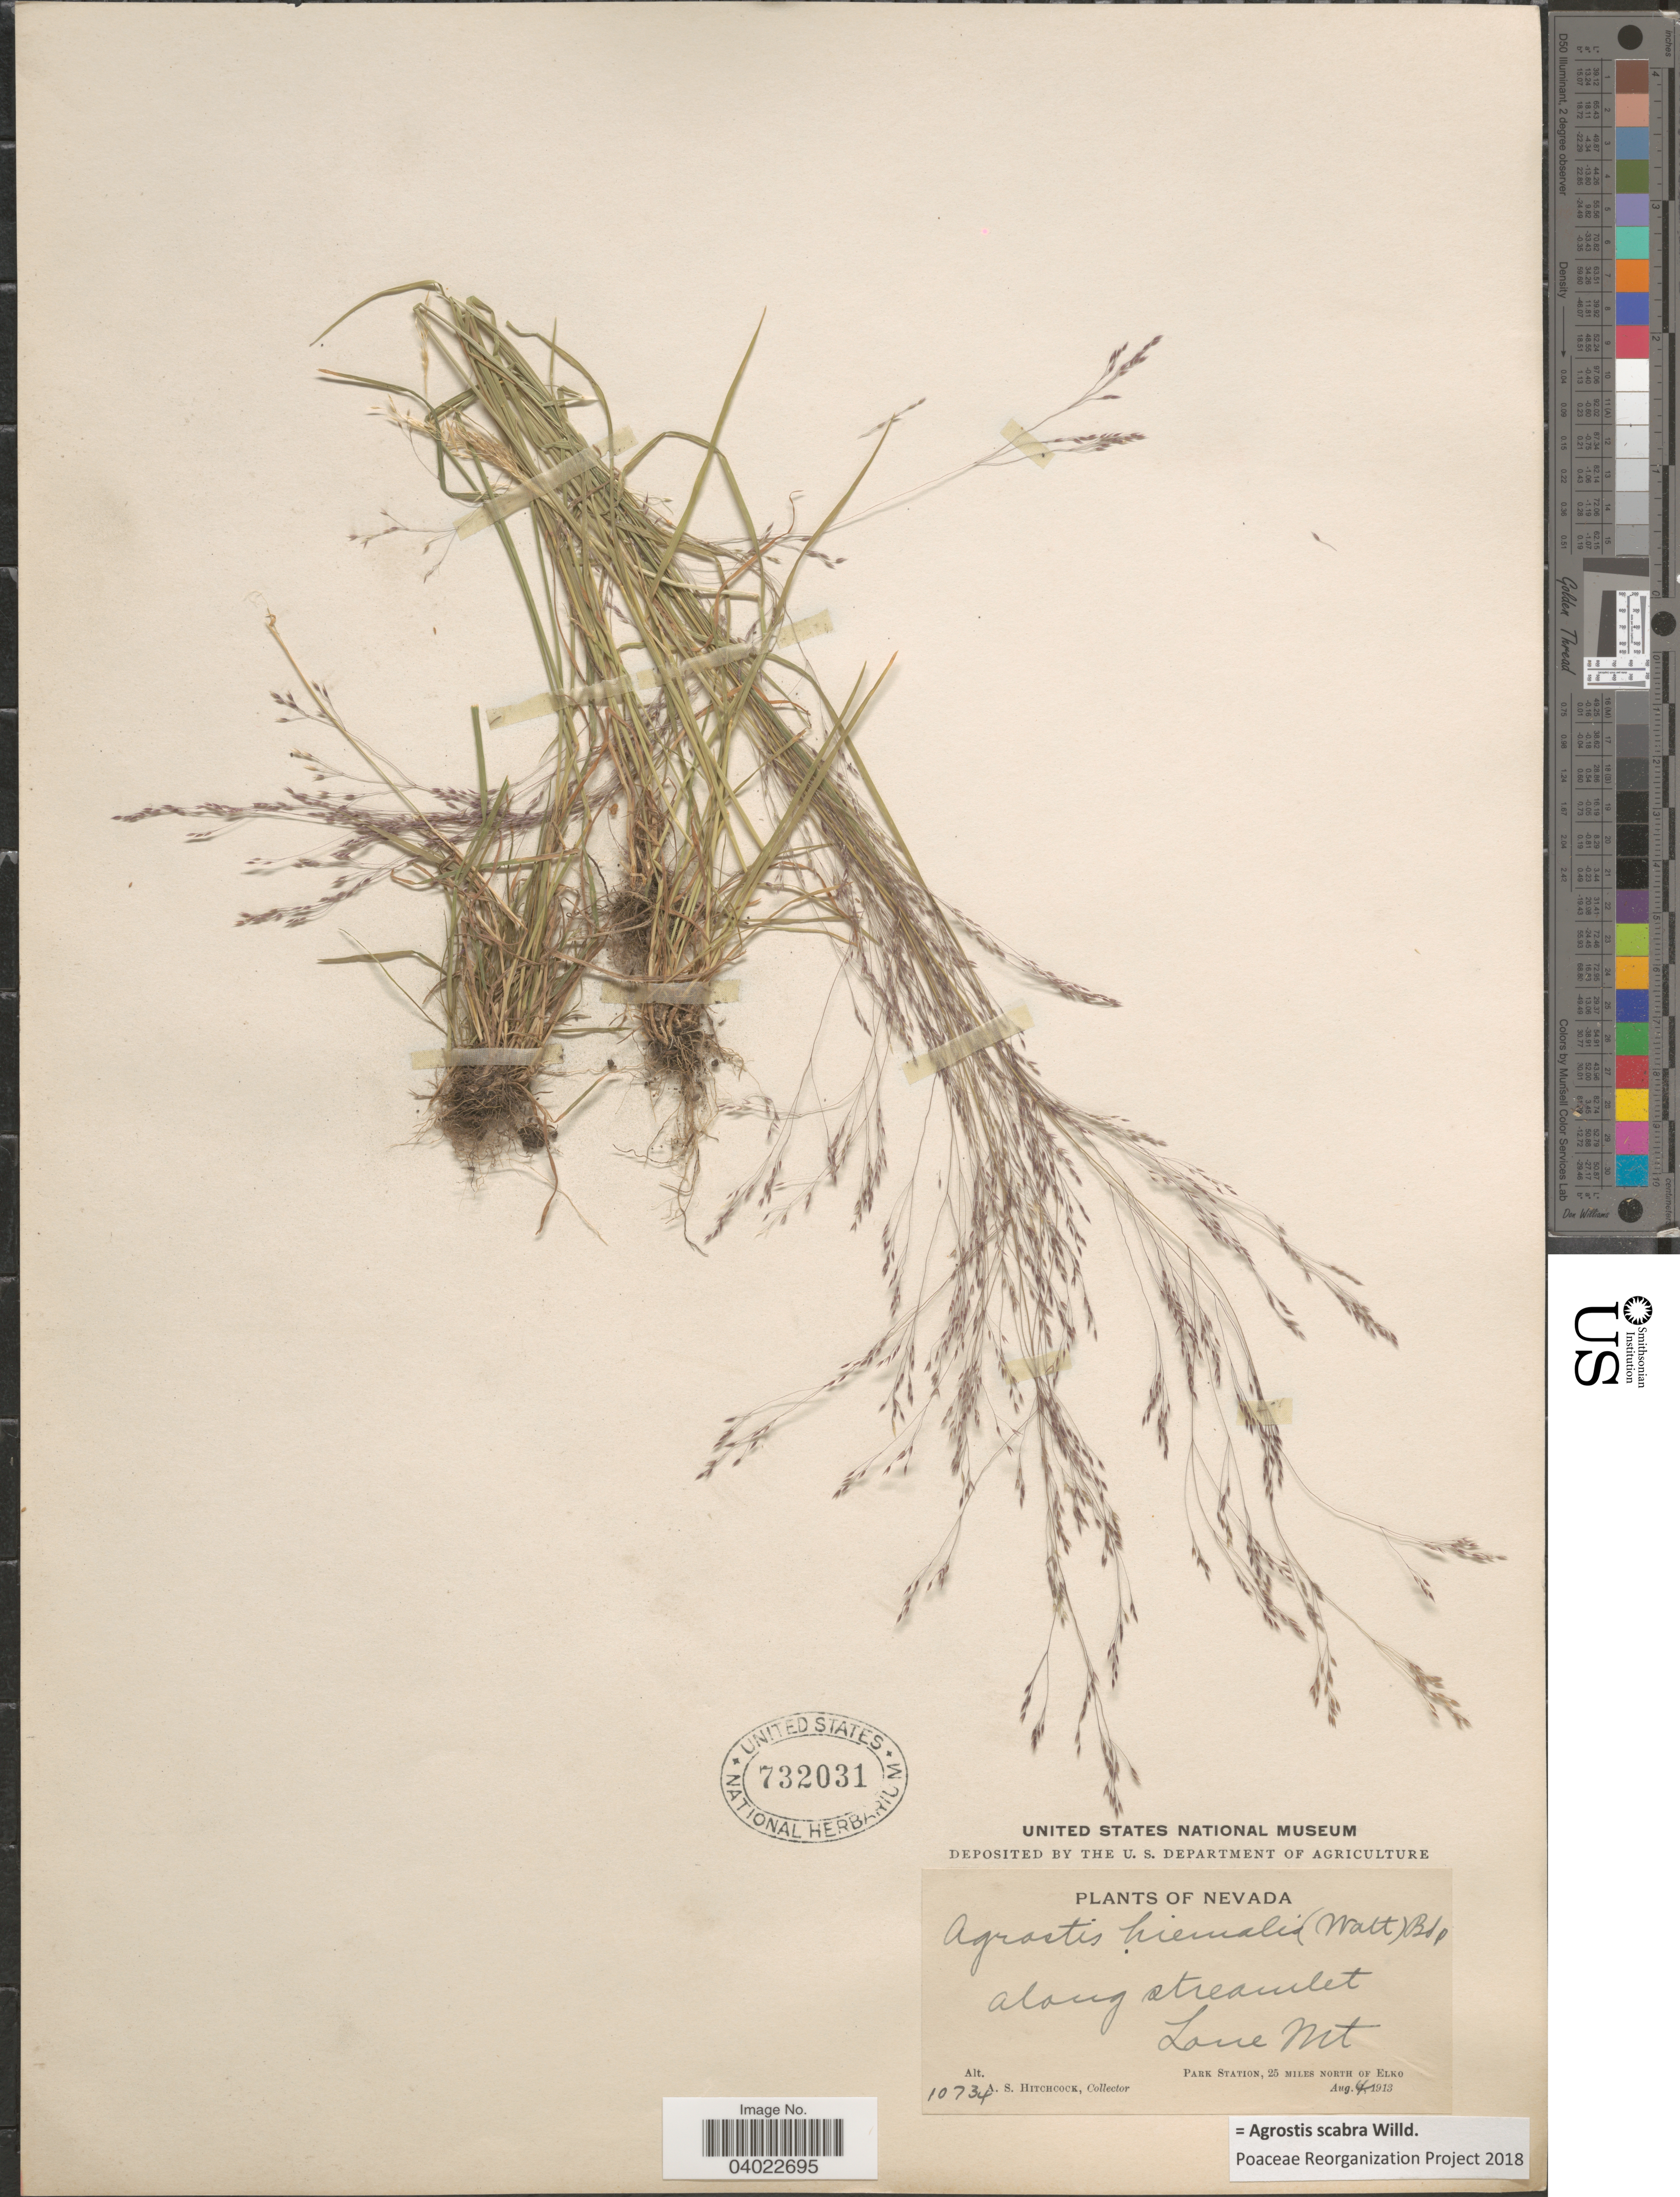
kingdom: Plantae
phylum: Tracheophyta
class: Liliopsida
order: Poales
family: Poaceae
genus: Agrostis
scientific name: Agrostis scabra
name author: Willd.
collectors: A. S. Hitchcock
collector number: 10734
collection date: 1913-08-04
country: United States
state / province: Nevada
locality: Along streamlet. Lone Mt. Park Station, 25 miles North of Elko.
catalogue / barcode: US 732031